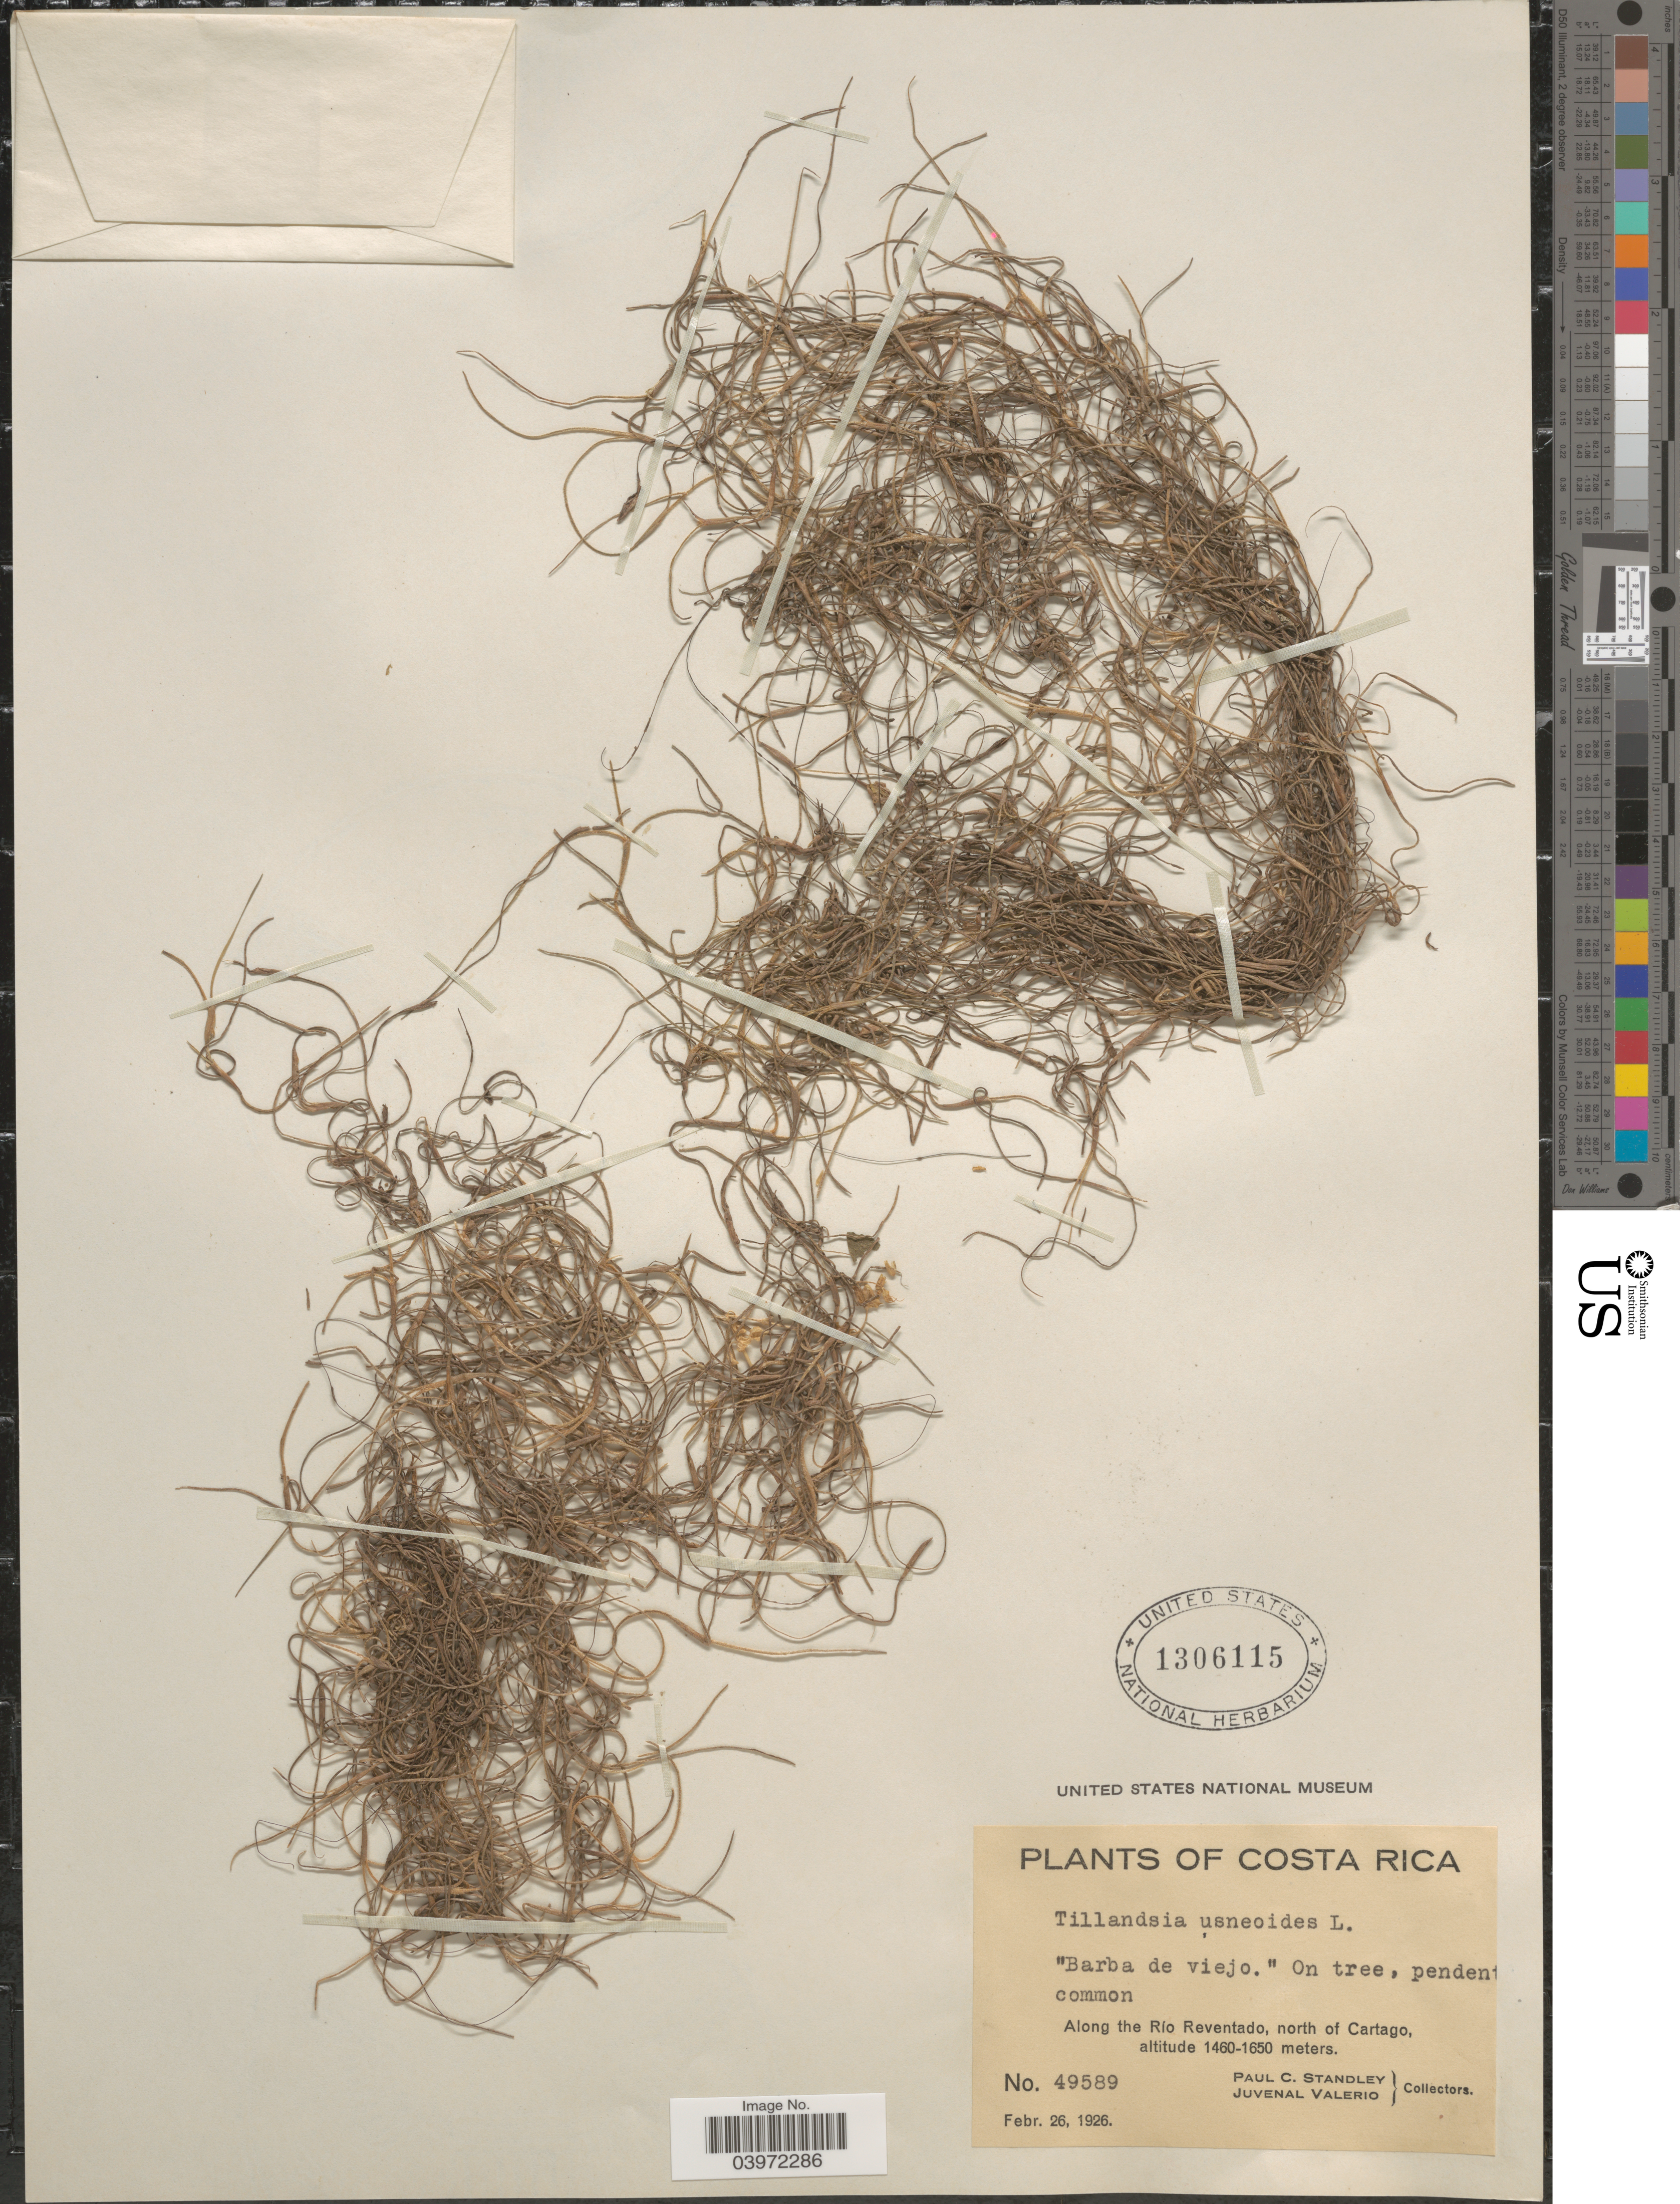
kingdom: Plantae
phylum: Tracheophyta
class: Liliopsida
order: Poales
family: Bromeliaceae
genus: Tillandsia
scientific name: Tillandsia usneoides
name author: (L.) L.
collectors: P. C. Standley & J. Valerio R.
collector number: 49589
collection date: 1926-02-26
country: Costa Rica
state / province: Cartago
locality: Along the Río Reventado, north of Cartago.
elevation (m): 1460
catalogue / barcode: US 1306115